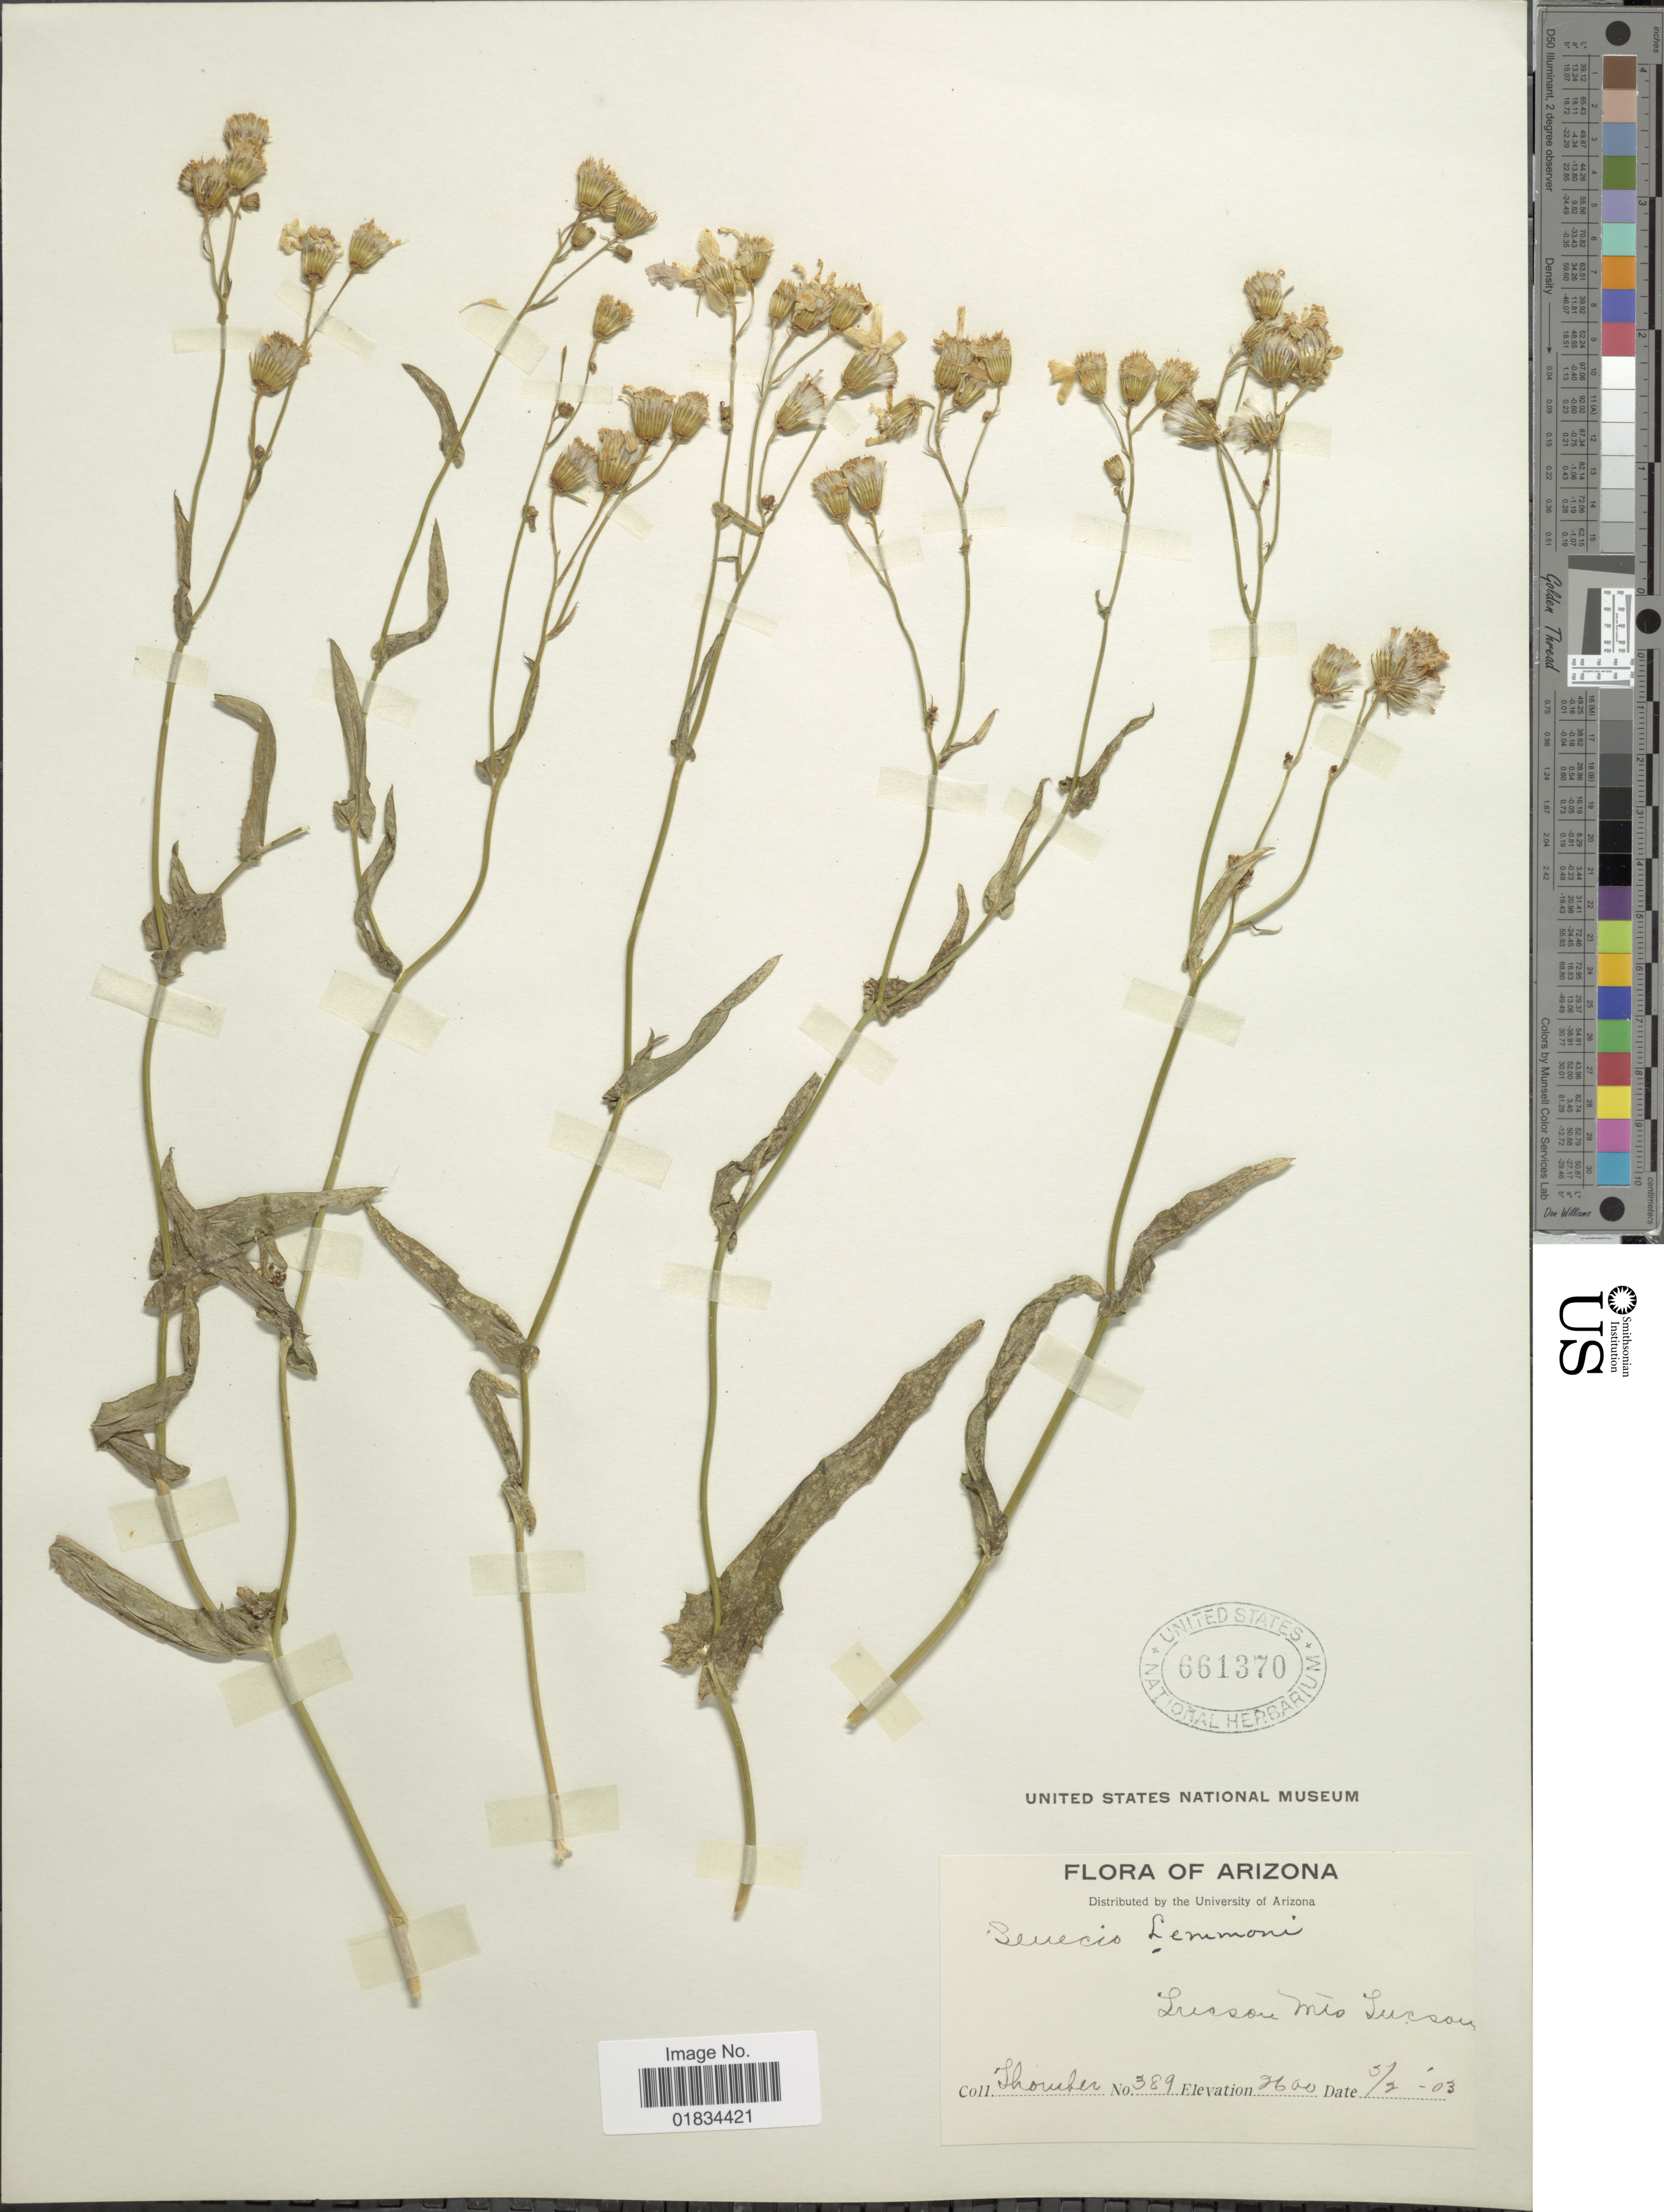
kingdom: Plantae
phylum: Tracheophyta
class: Magnoliopsida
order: Asterales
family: Asteraceae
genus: Senecio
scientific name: Senecio lemmonii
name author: A. Gray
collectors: J. Thornber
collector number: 389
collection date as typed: Transcribed d/m/y: 2/5/03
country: United States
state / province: Arizona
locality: Tucson Mts, Tucson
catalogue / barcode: US 661370